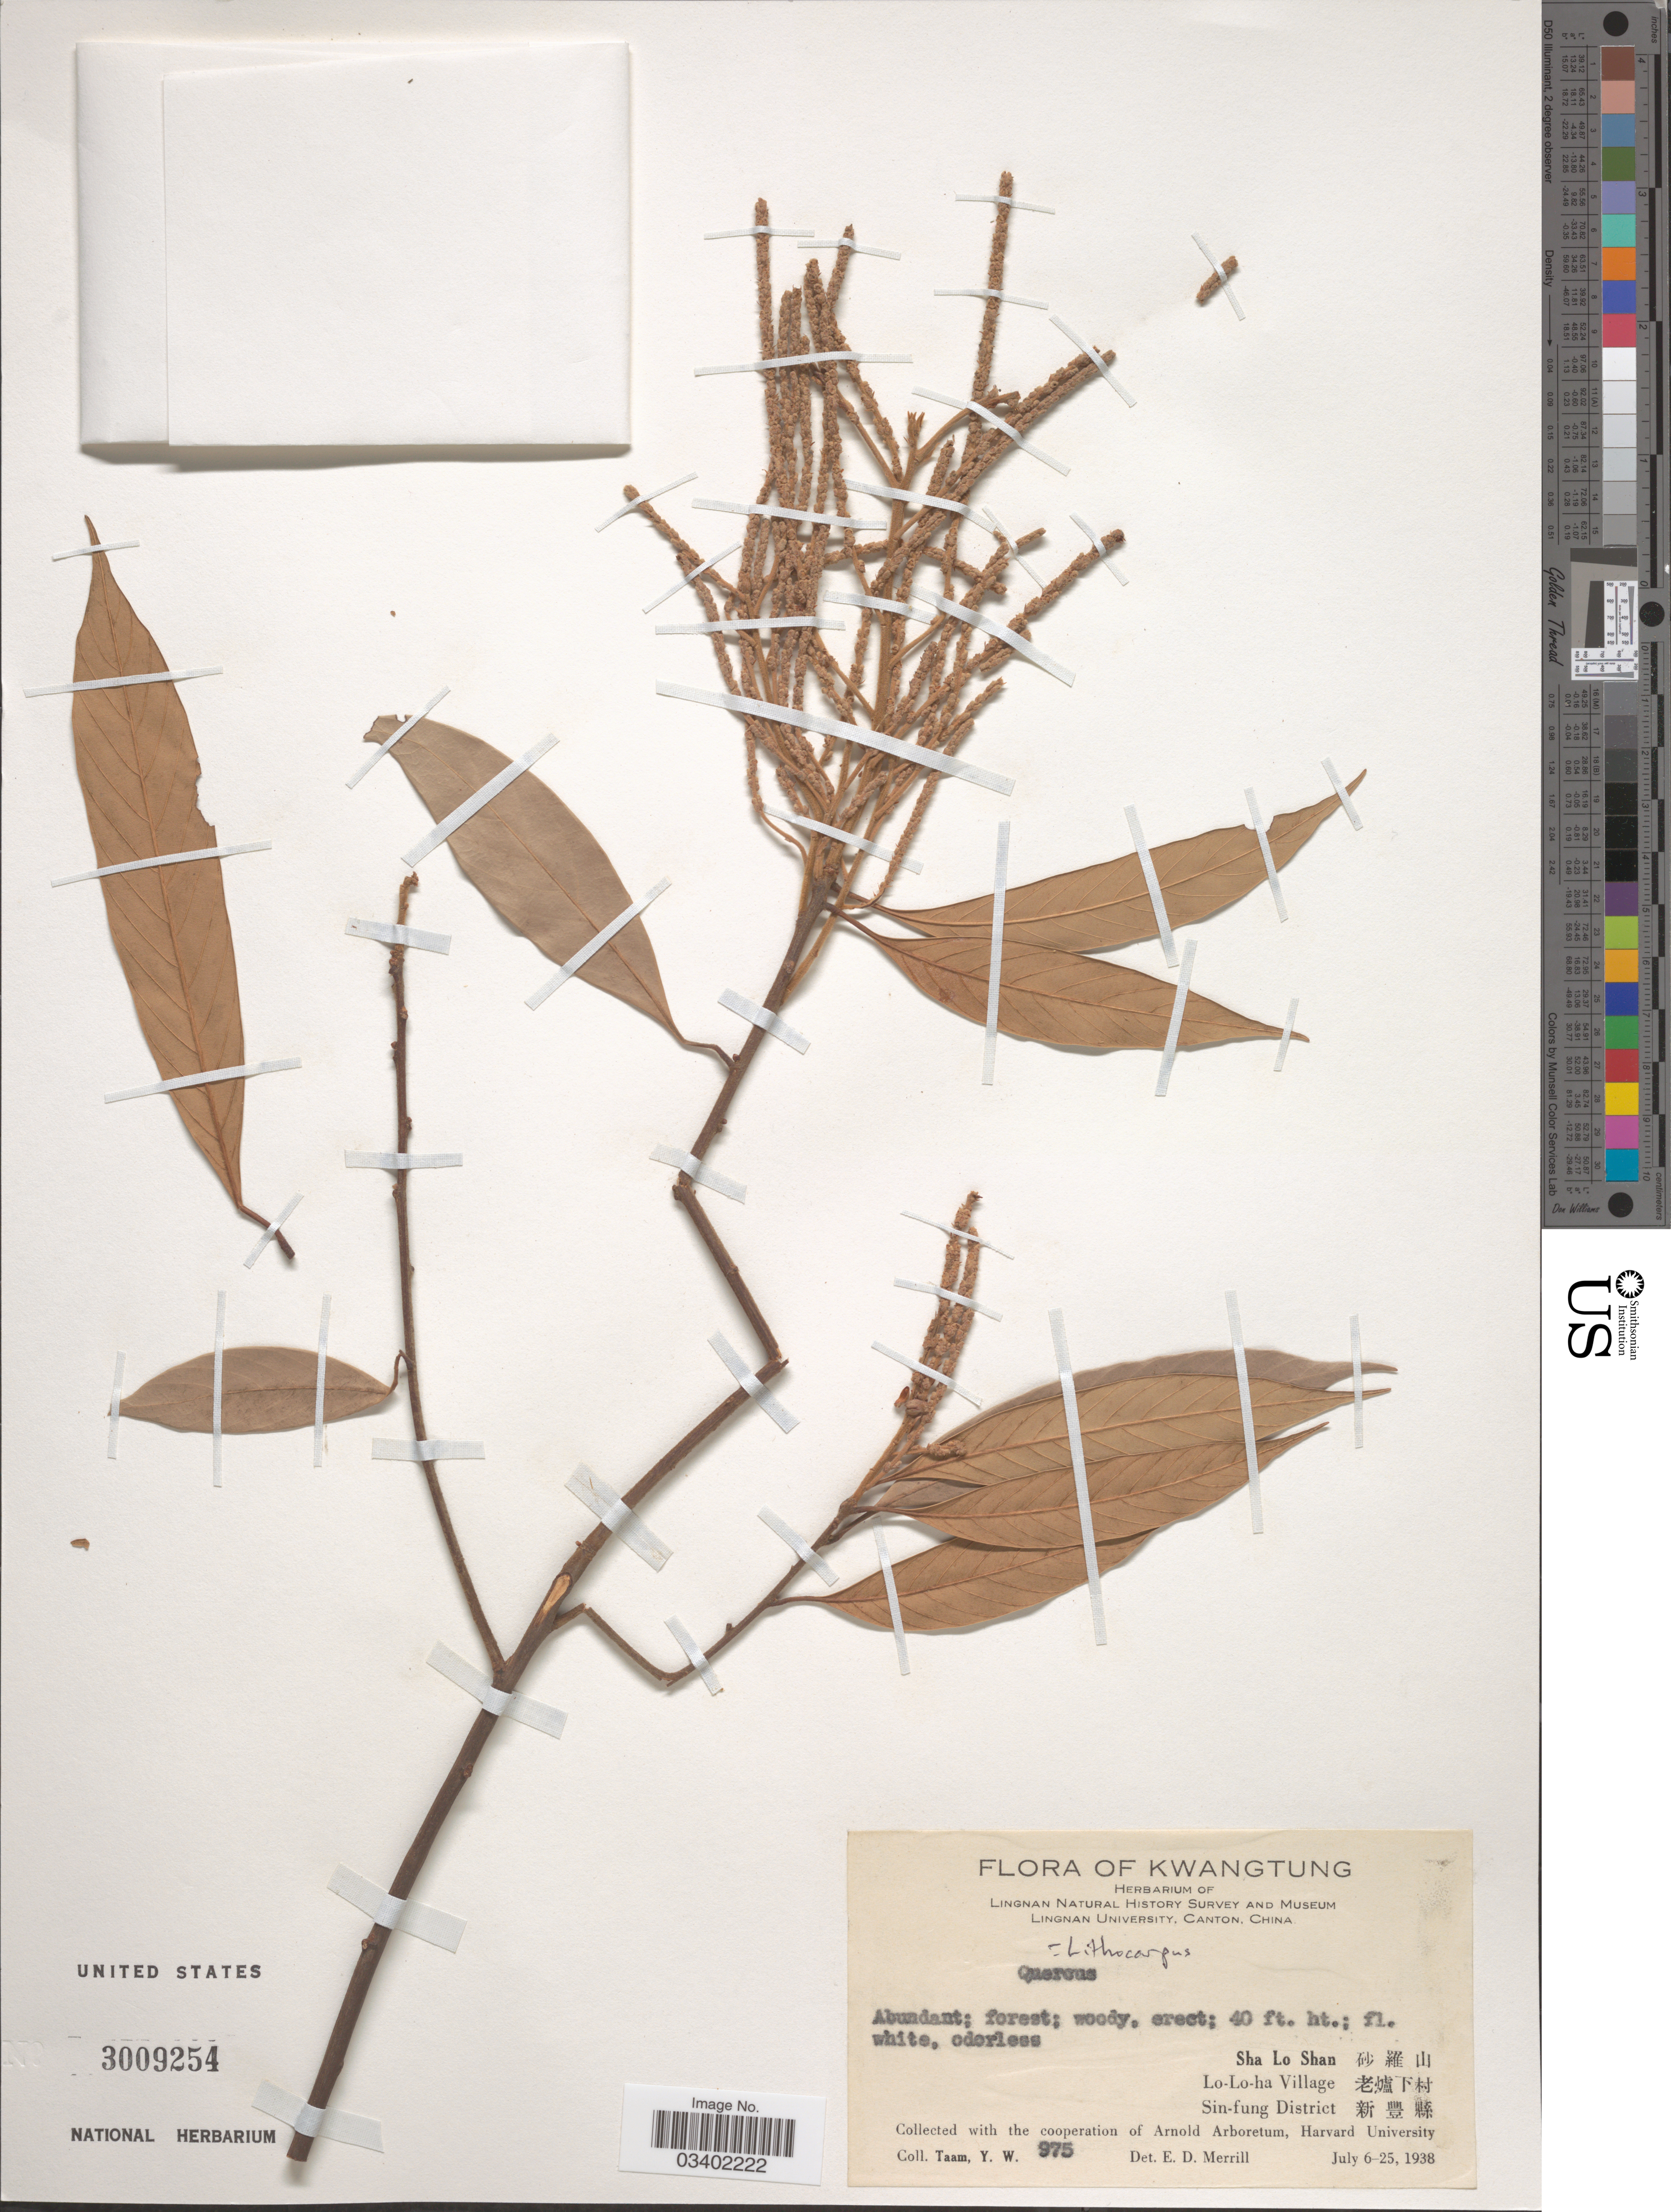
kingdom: Plantae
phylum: Tracheophyta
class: Magnoliopsida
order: Fagales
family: Fagaceae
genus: Lithocarpus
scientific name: Lithocarpus sp.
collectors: Y. W. Taam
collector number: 975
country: China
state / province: Guangdong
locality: Kwangtung. Sha Lo Shan X. Lo-Lo-ha Village X. Sin-fung District X.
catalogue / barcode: US 3009254